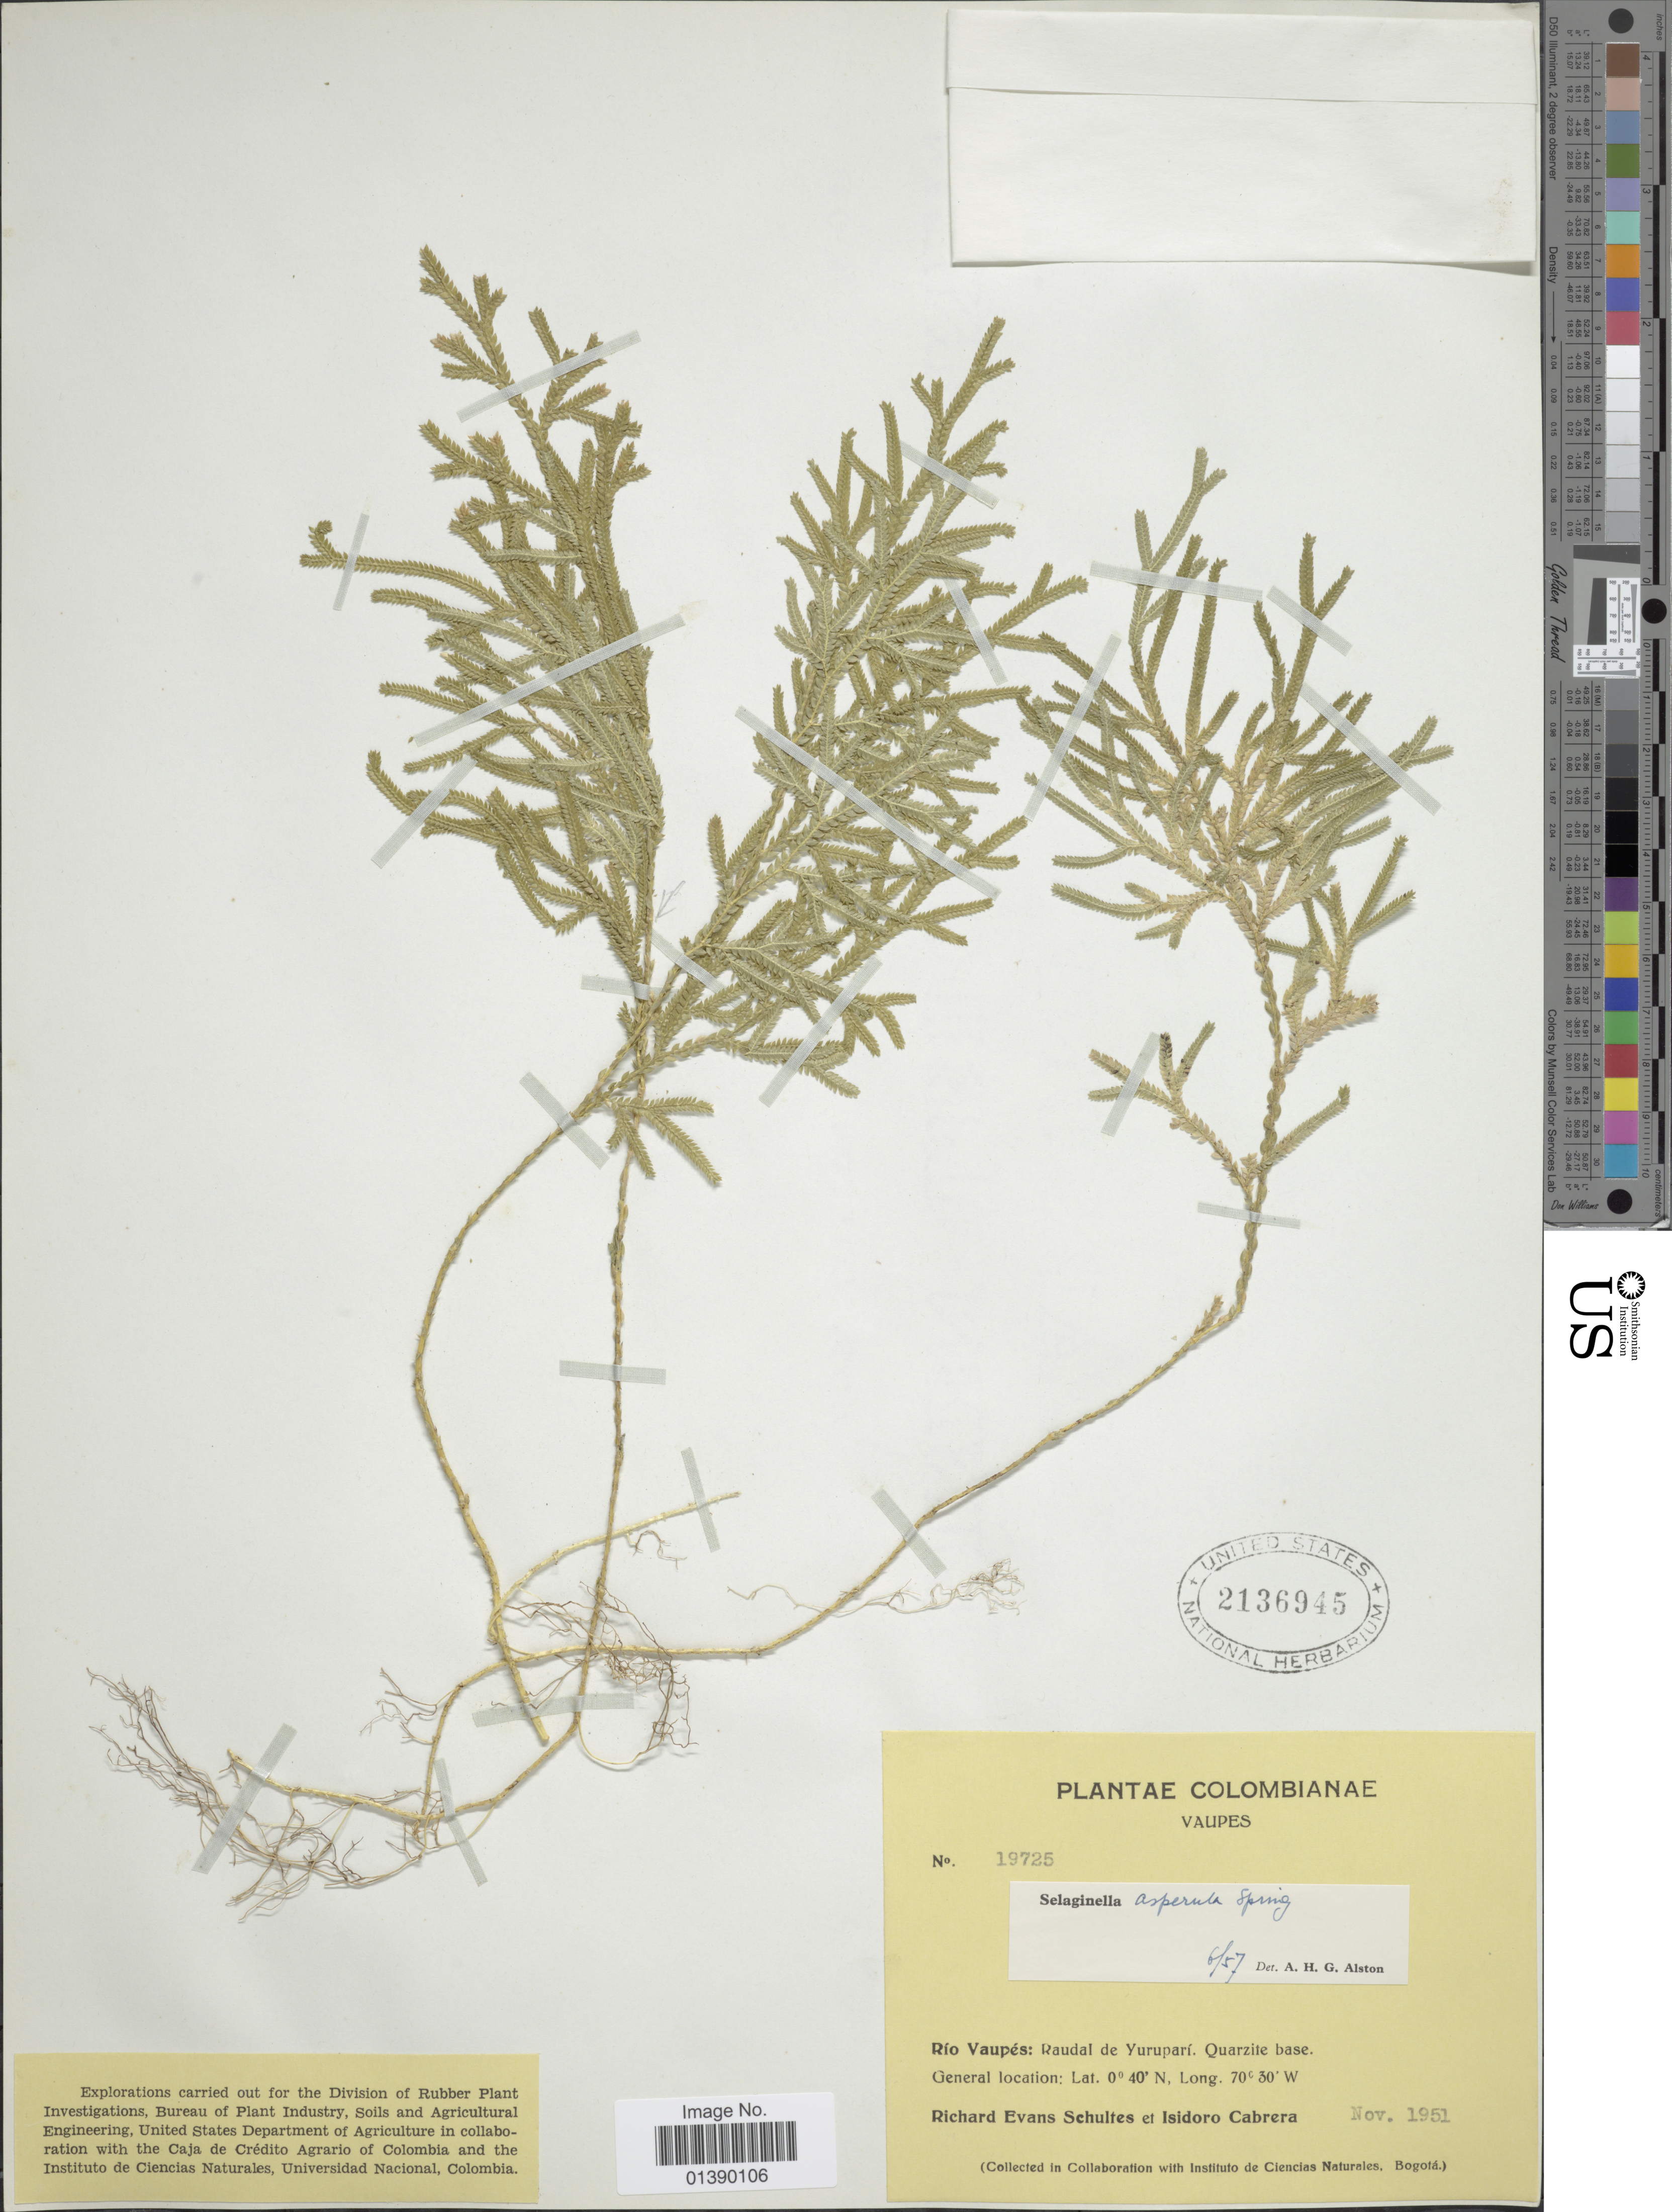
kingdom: Plantae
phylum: Tracheophyta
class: Lycopodiopsida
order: Selaginellales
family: Selaginellaceae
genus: Selaginella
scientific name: Selaginella asperula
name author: Spring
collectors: R. E. Schultes & I. Cabrera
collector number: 19725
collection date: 1951-11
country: Colombia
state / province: Vaupés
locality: Rio Vaupés: Raudal de Yuruparí. Quartzite base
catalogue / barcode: US 2136945